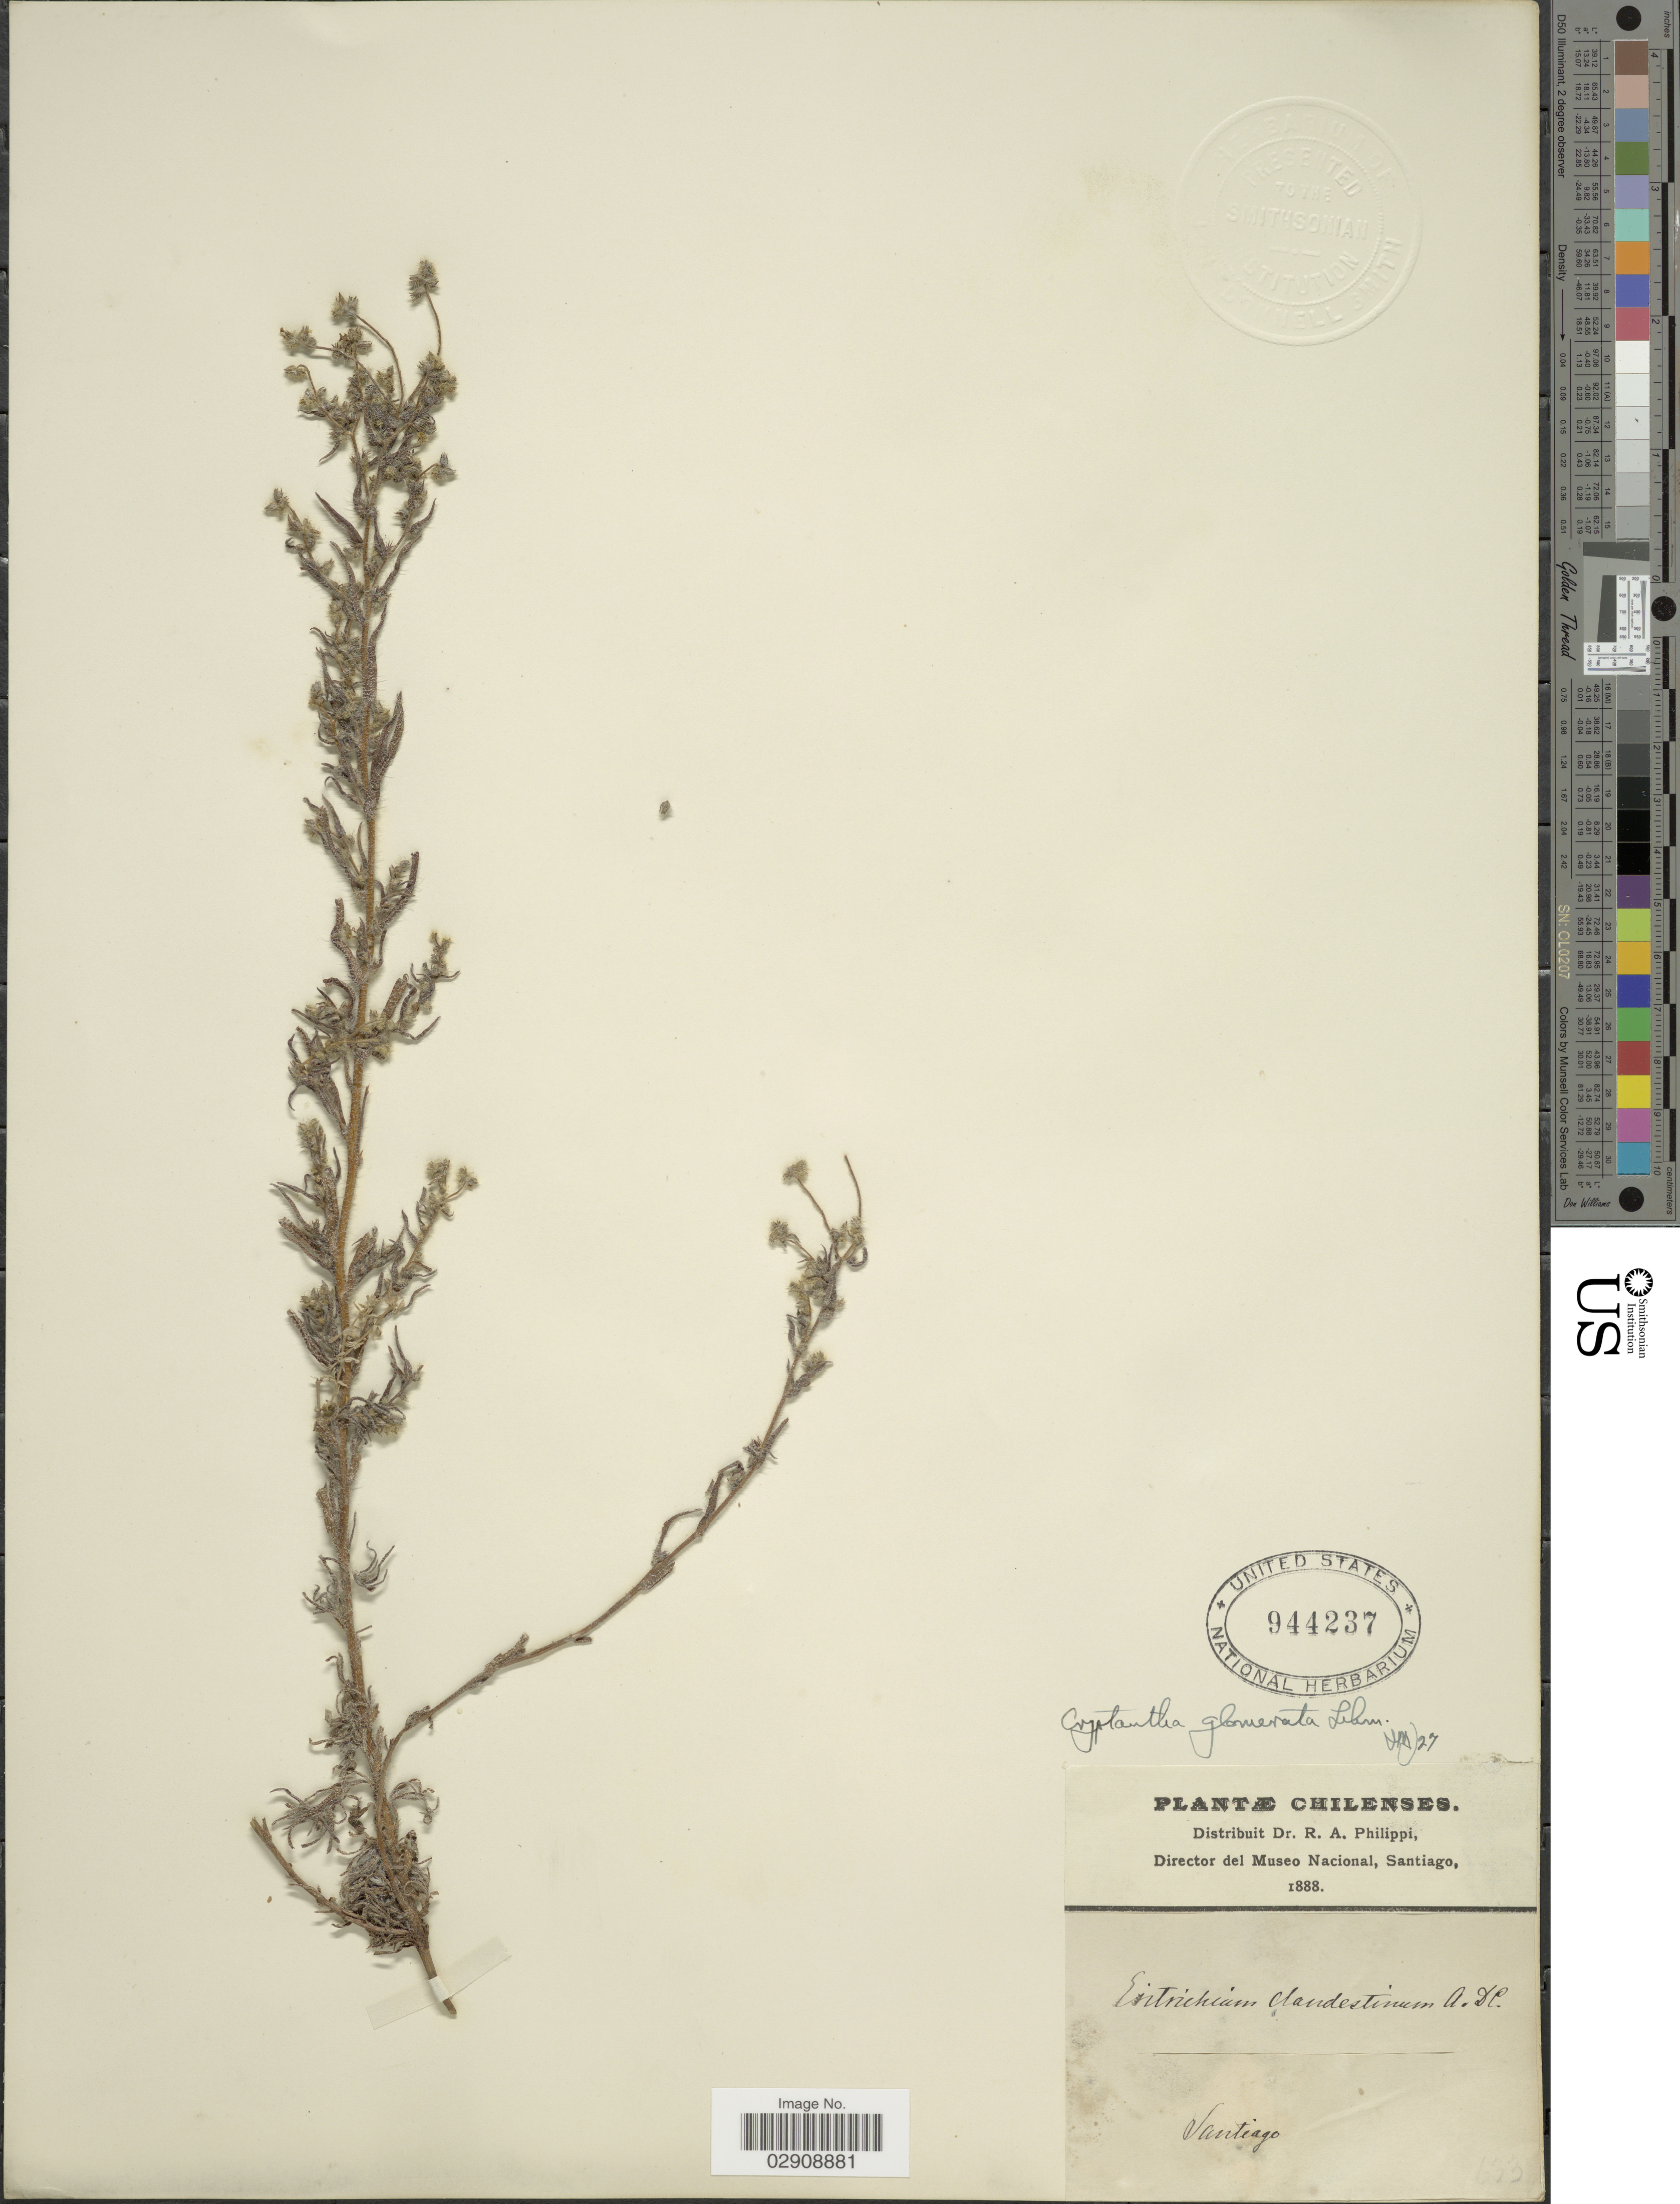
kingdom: Plantae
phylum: Tracheophyta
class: Magnoliopsida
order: Boraginales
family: Boraginaceae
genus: Cryptantha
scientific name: Cryptantha glomerata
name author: (G. Don) Lehm.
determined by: Moroni, Pablo, (SI), Instituto de Botanica Darwinion (ARGENTINA)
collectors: R. A. Philippi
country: Chile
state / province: Región Metropolitana (RM)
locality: Santiago. Chile.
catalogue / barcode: US 944237